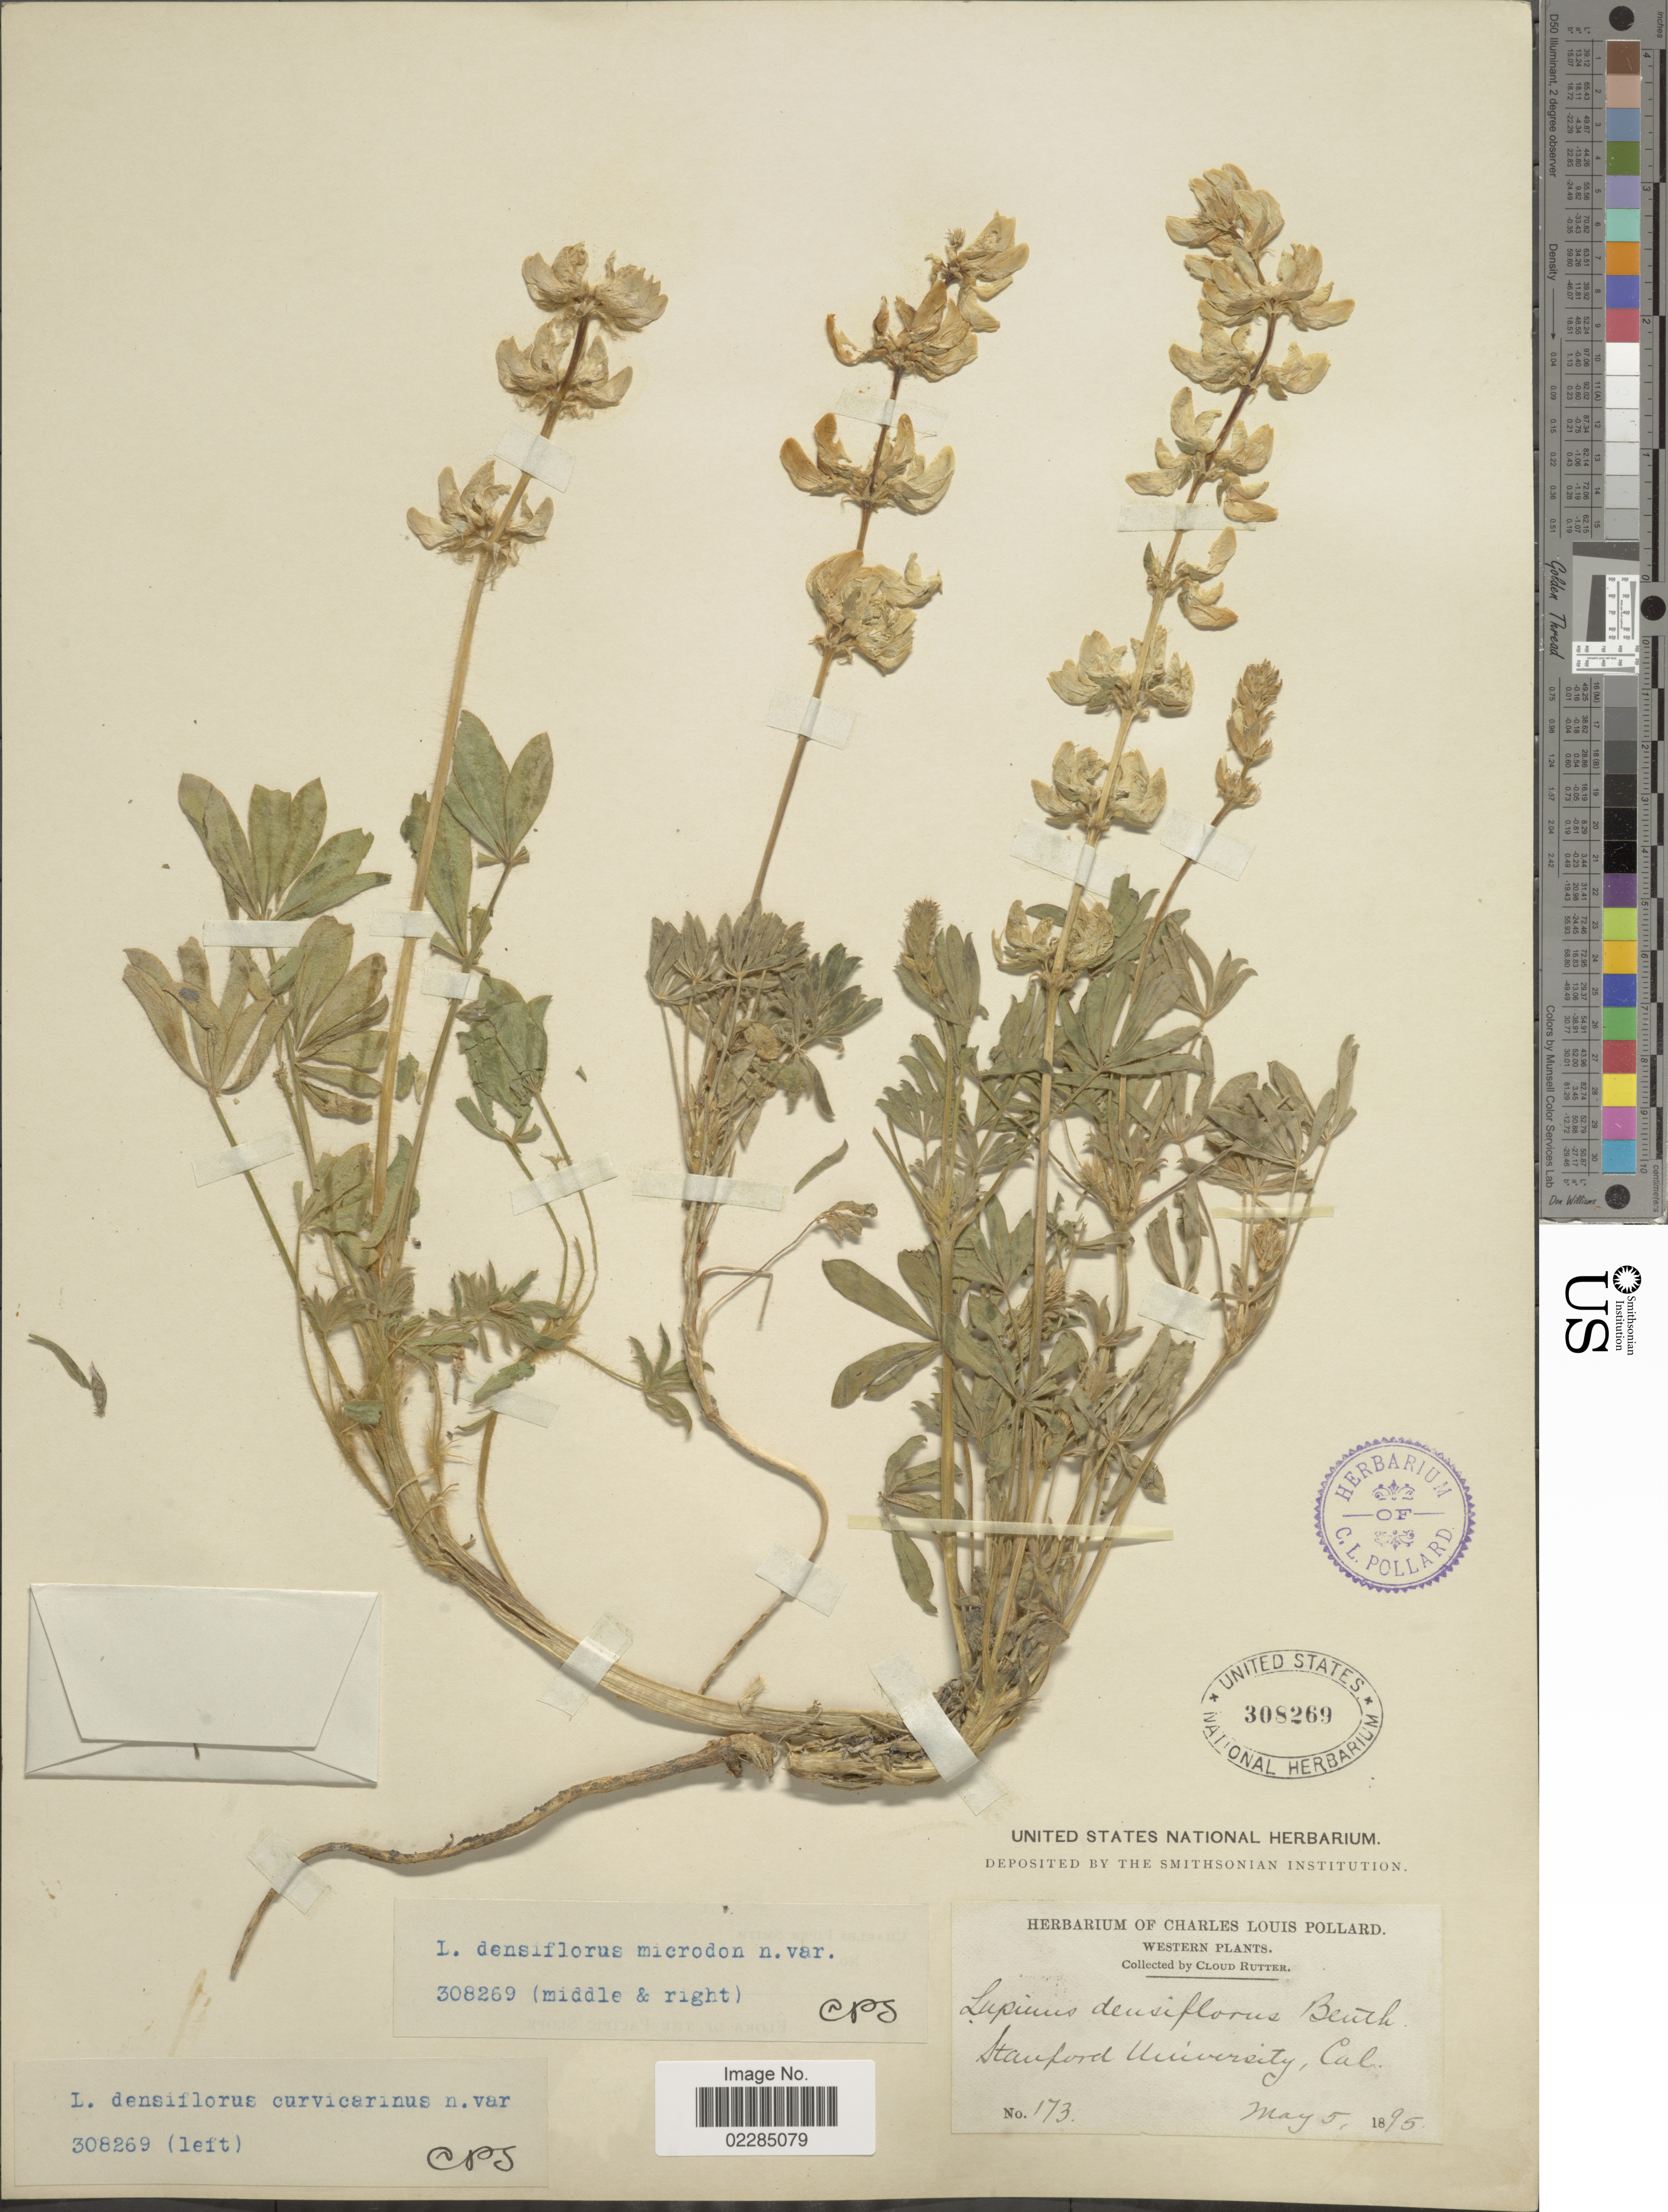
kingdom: Plantae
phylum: Tracheophyta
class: Magnoliopsida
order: Fabales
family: Fabaceae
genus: Lupinus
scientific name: Lupinus densiflorus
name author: Benth.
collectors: C. Rutter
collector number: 173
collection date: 1895-05-05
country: United States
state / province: California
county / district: Santa Clara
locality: Western, Stanford University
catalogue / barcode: US 308269